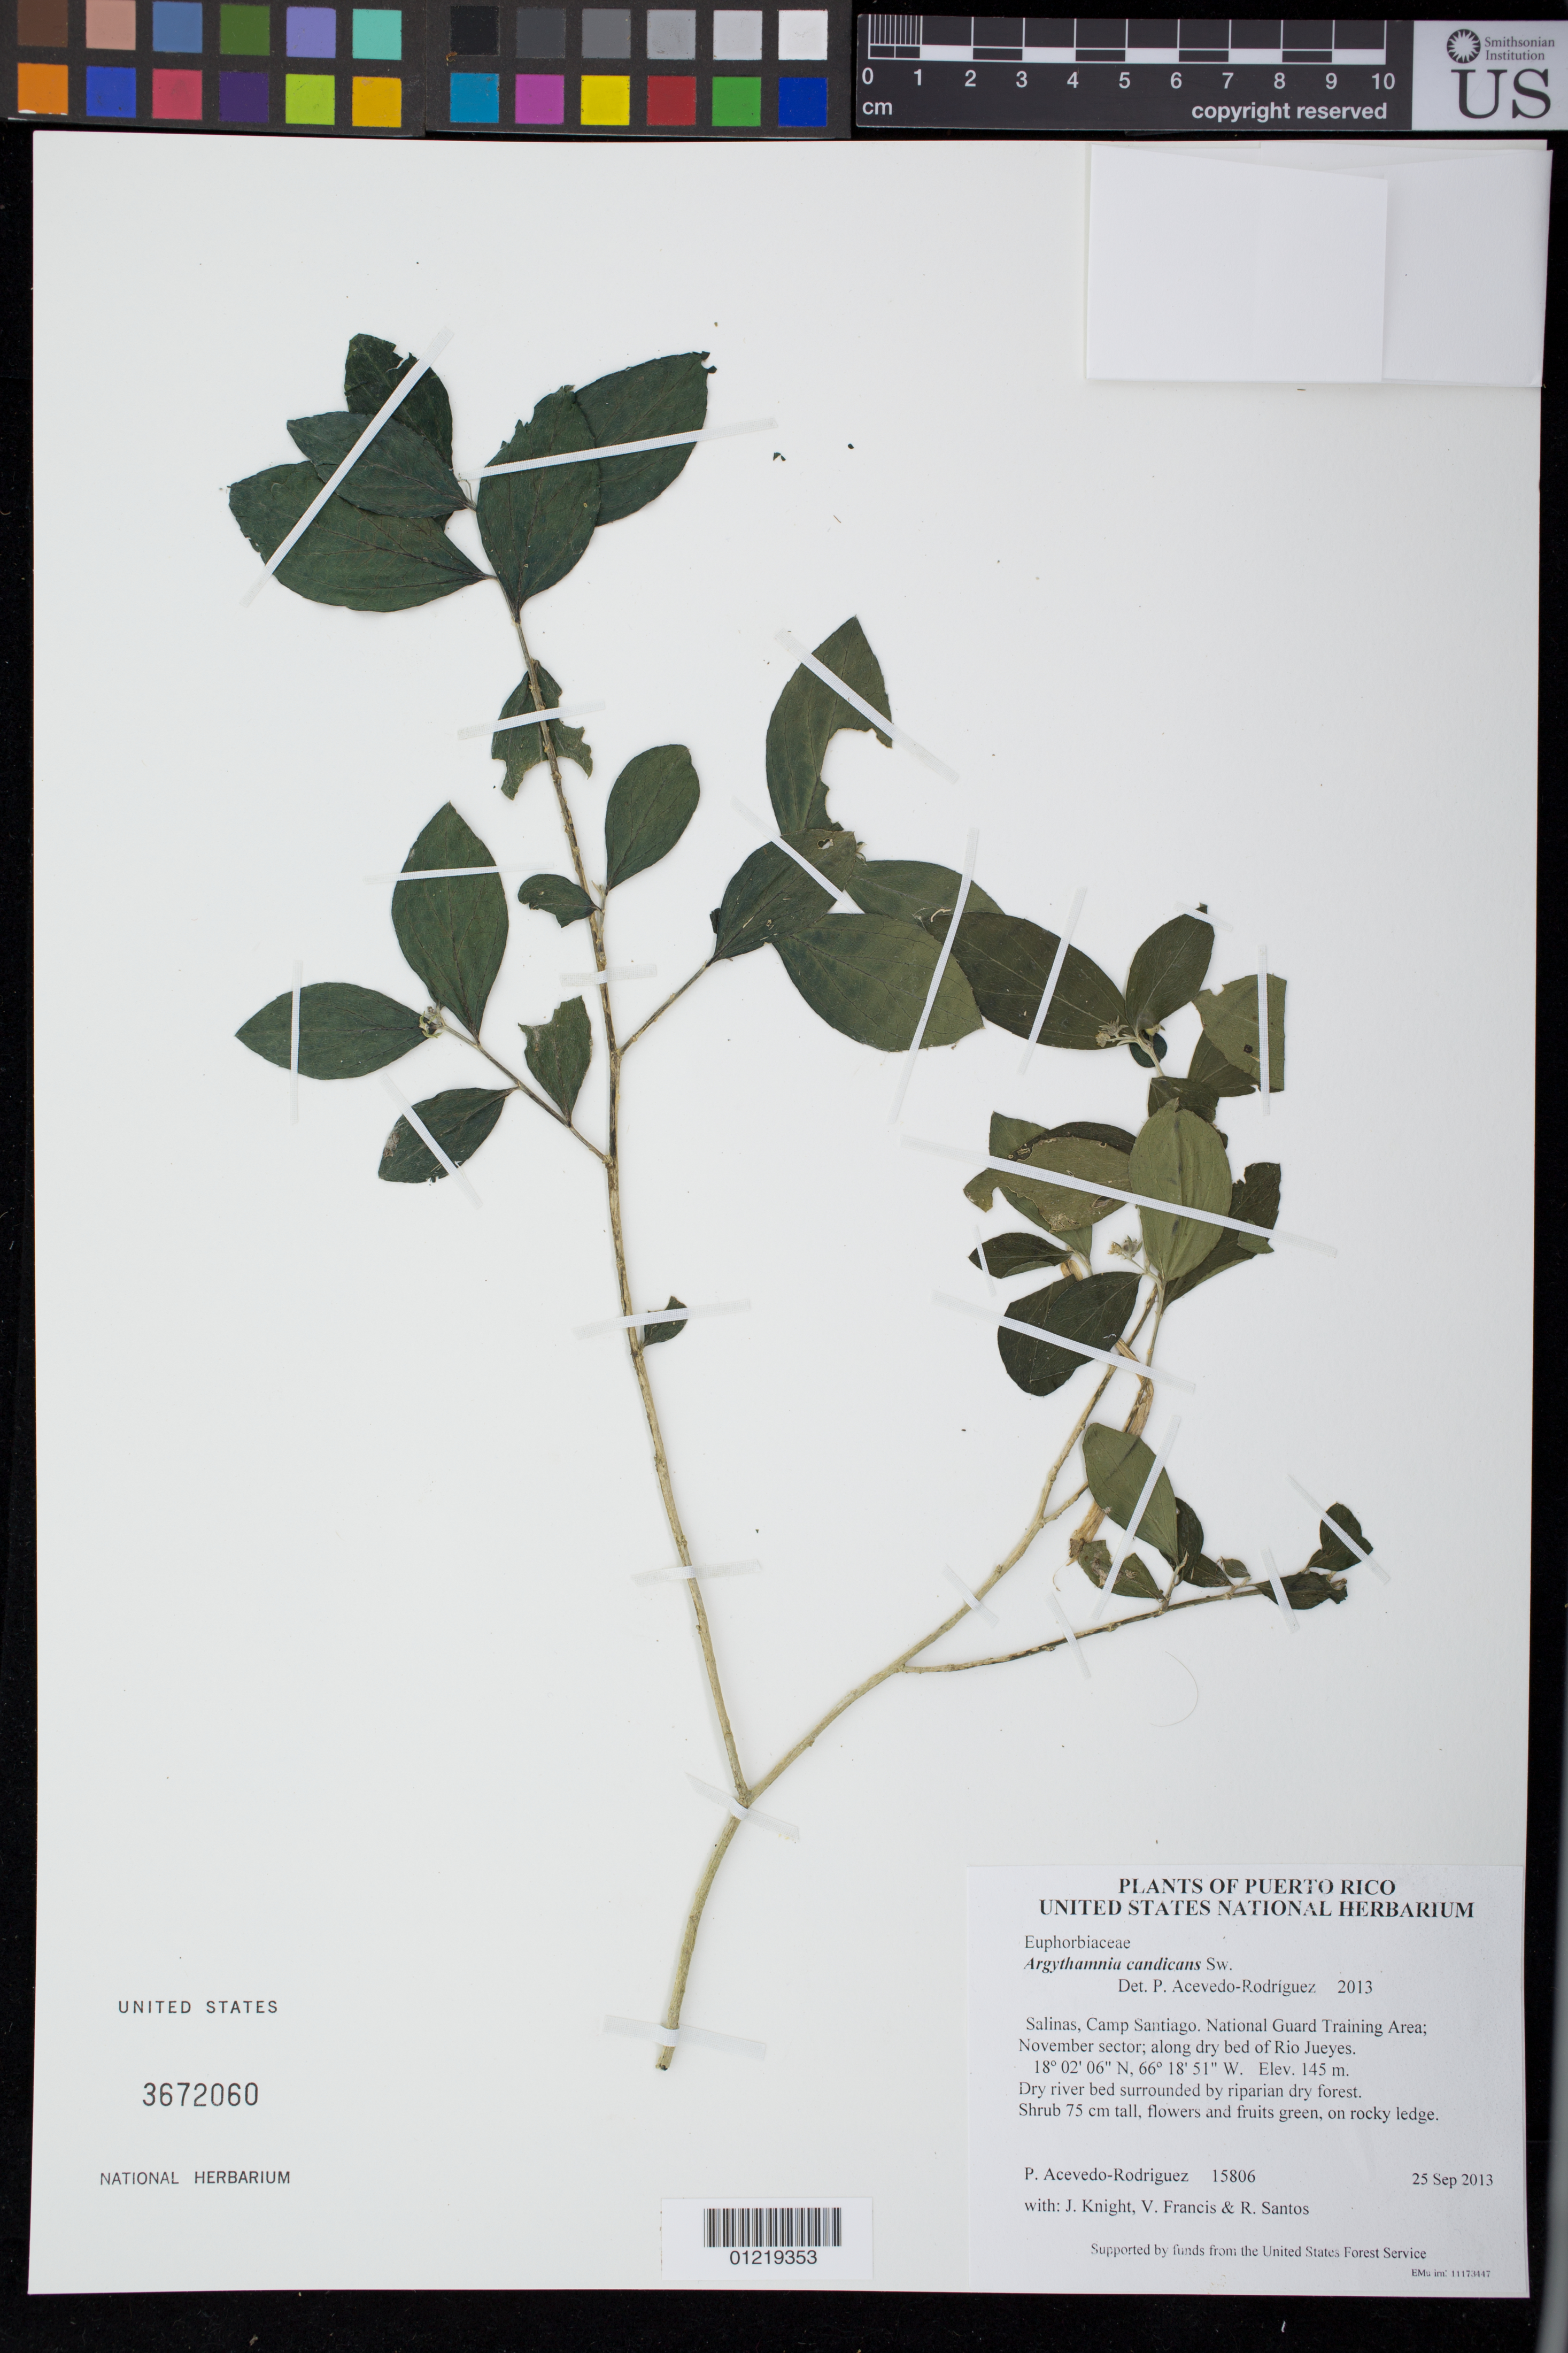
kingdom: Plantae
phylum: Tracheophyta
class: Magnoliopsida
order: Malpighiales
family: Euphorbiaceae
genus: Argythamnia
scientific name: Argythamnia candicans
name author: Sw.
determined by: Acevedo-Rodríguez, P., (BOT), Smithsonian Institution - National Museum of Natural History (UNITED STATES)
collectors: P. Acevedo-Rodr., J. Knight, V. Francis & R. Santos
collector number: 15806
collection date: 2013-09-25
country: Puerto Rico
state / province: Salinas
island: Puerto Rico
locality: Camp Santiago. National Guard Training Area; November sector; along dry bed of Rio Jueyes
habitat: Dry river bed surrounded by riparian dry forest.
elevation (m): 145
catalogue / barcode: US 3672060